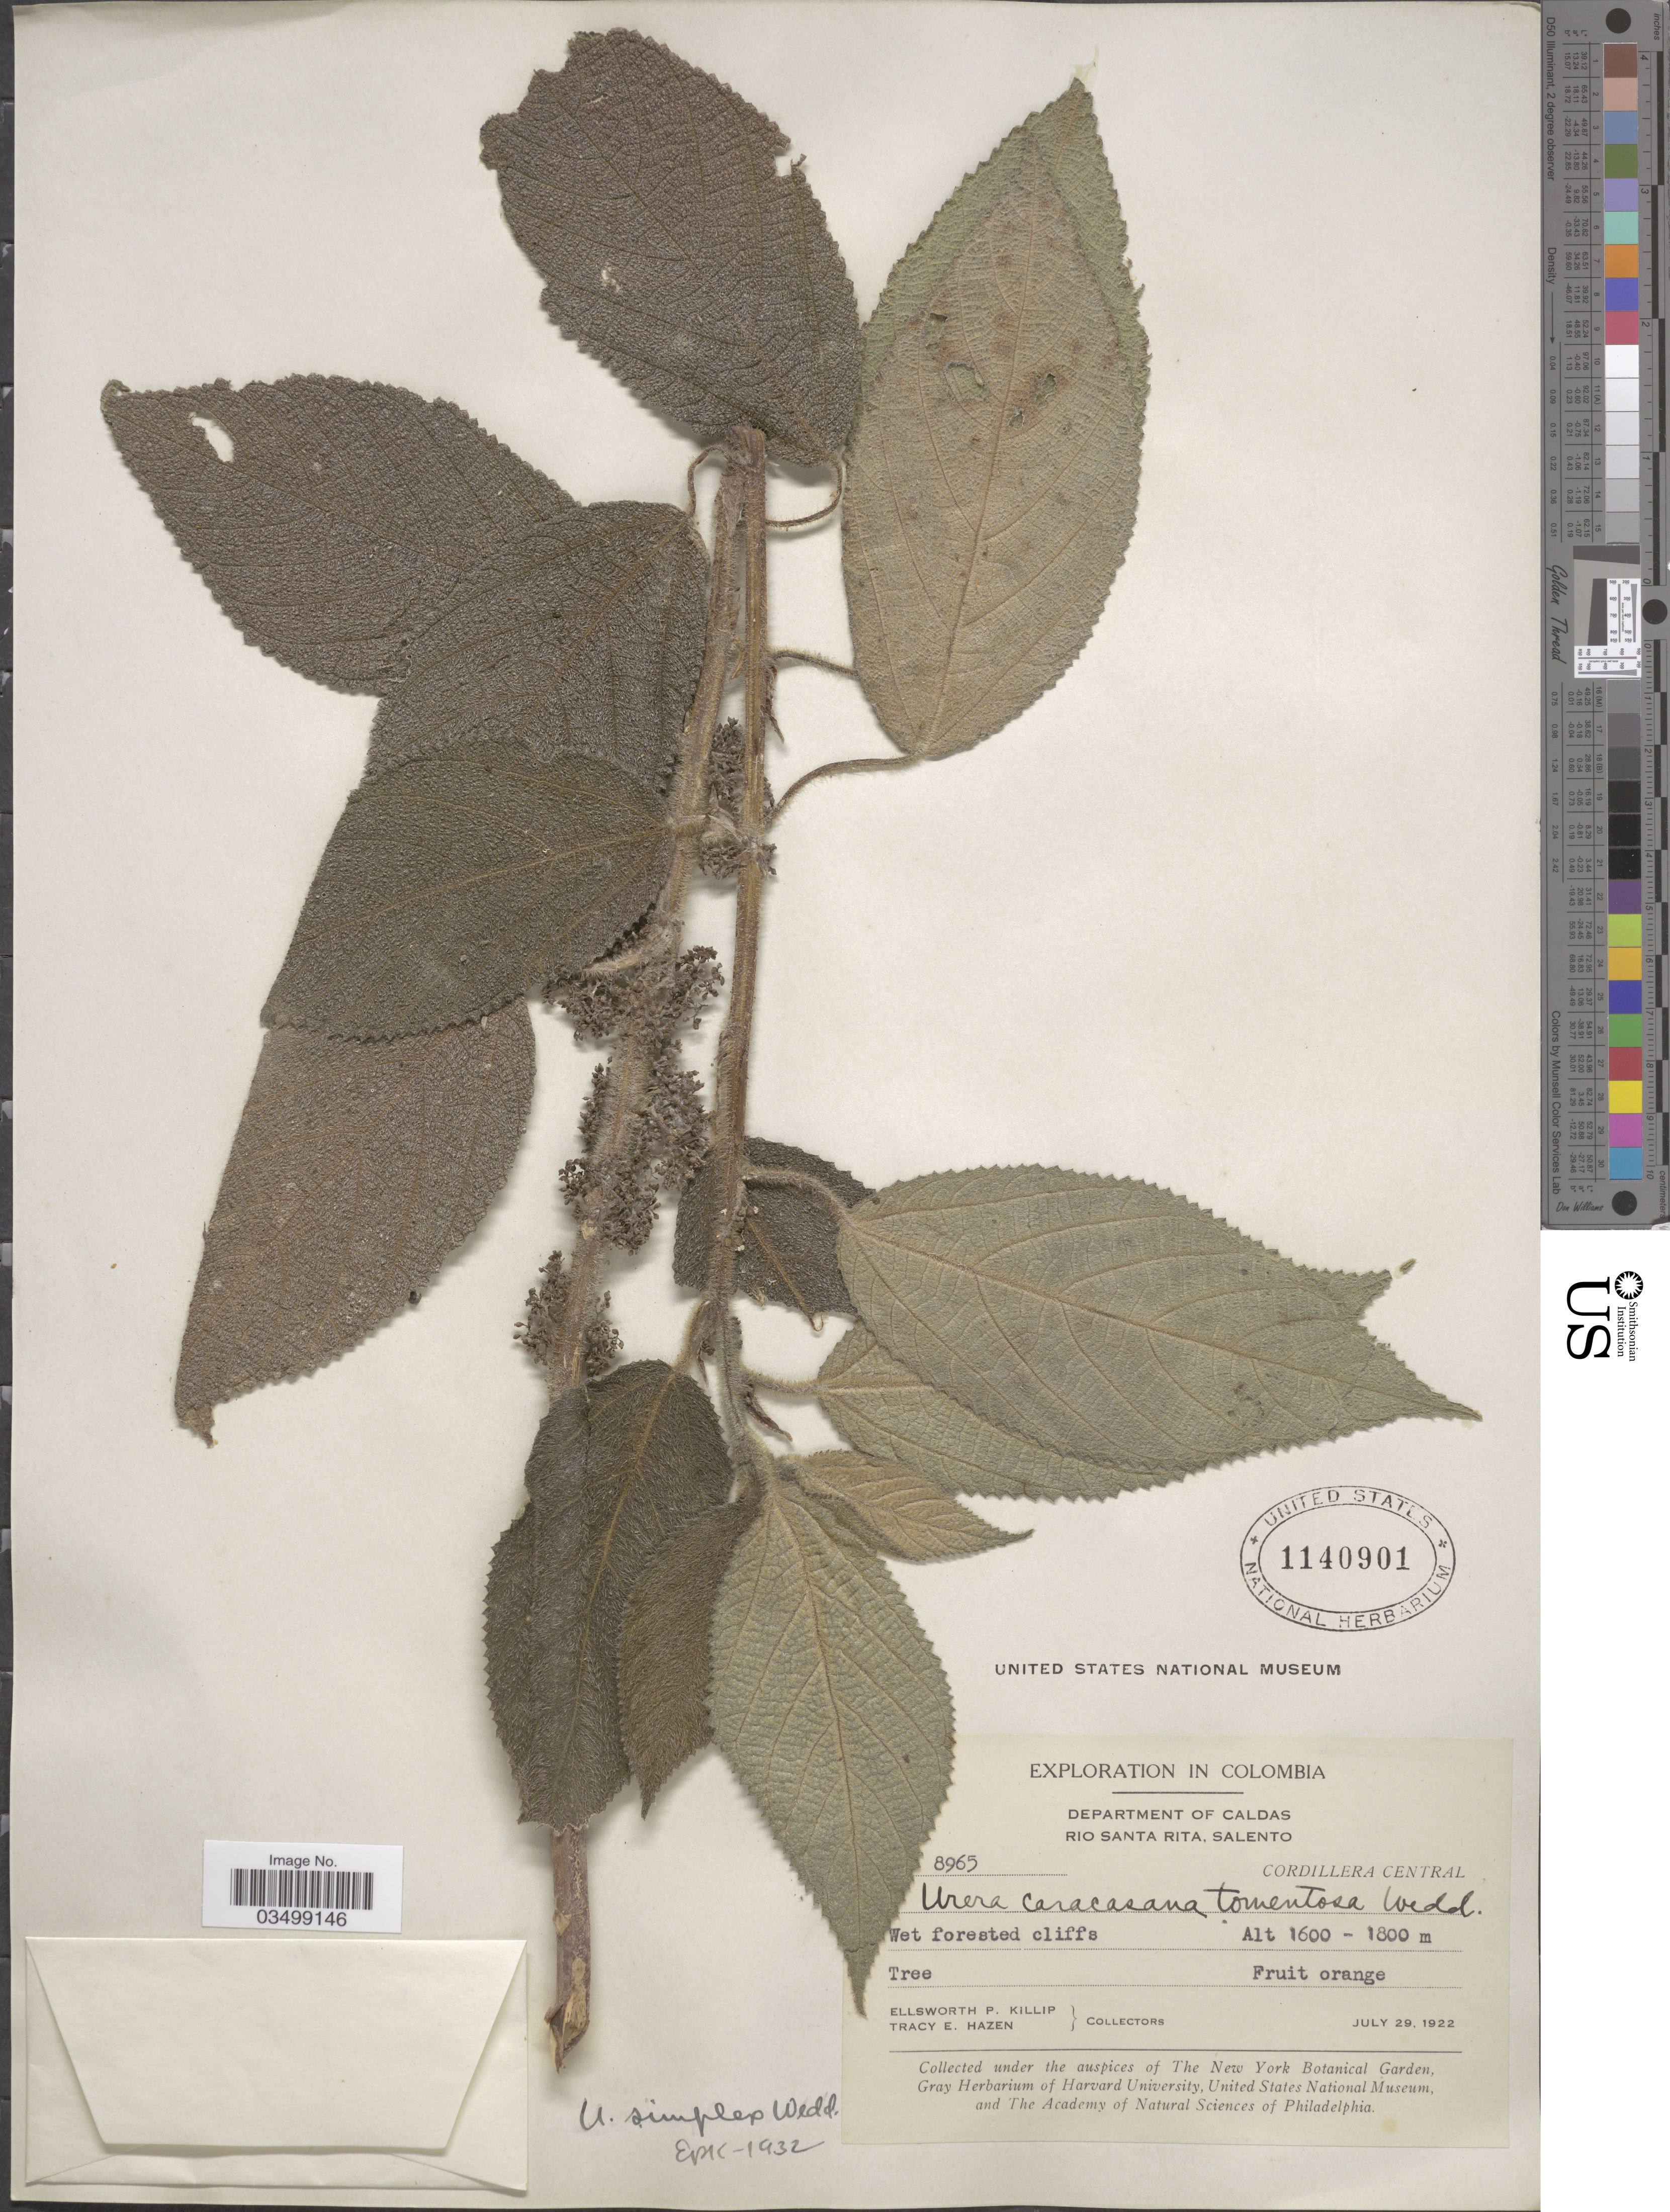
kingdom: Plantae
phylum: Tracheophyta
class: Magnoliopsida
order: Rosales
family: Urticaceae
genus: Urera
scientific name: Urera simplex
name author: Wedd.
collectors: E. P. Killip & T. E. Hazen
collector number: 8965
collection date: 1922-07-29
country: Colombia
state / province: Caldas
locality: Department of Caldas. Rio Santa Rita, Salento. Cordillera Central.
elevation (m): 1600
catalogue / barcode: US 1140901